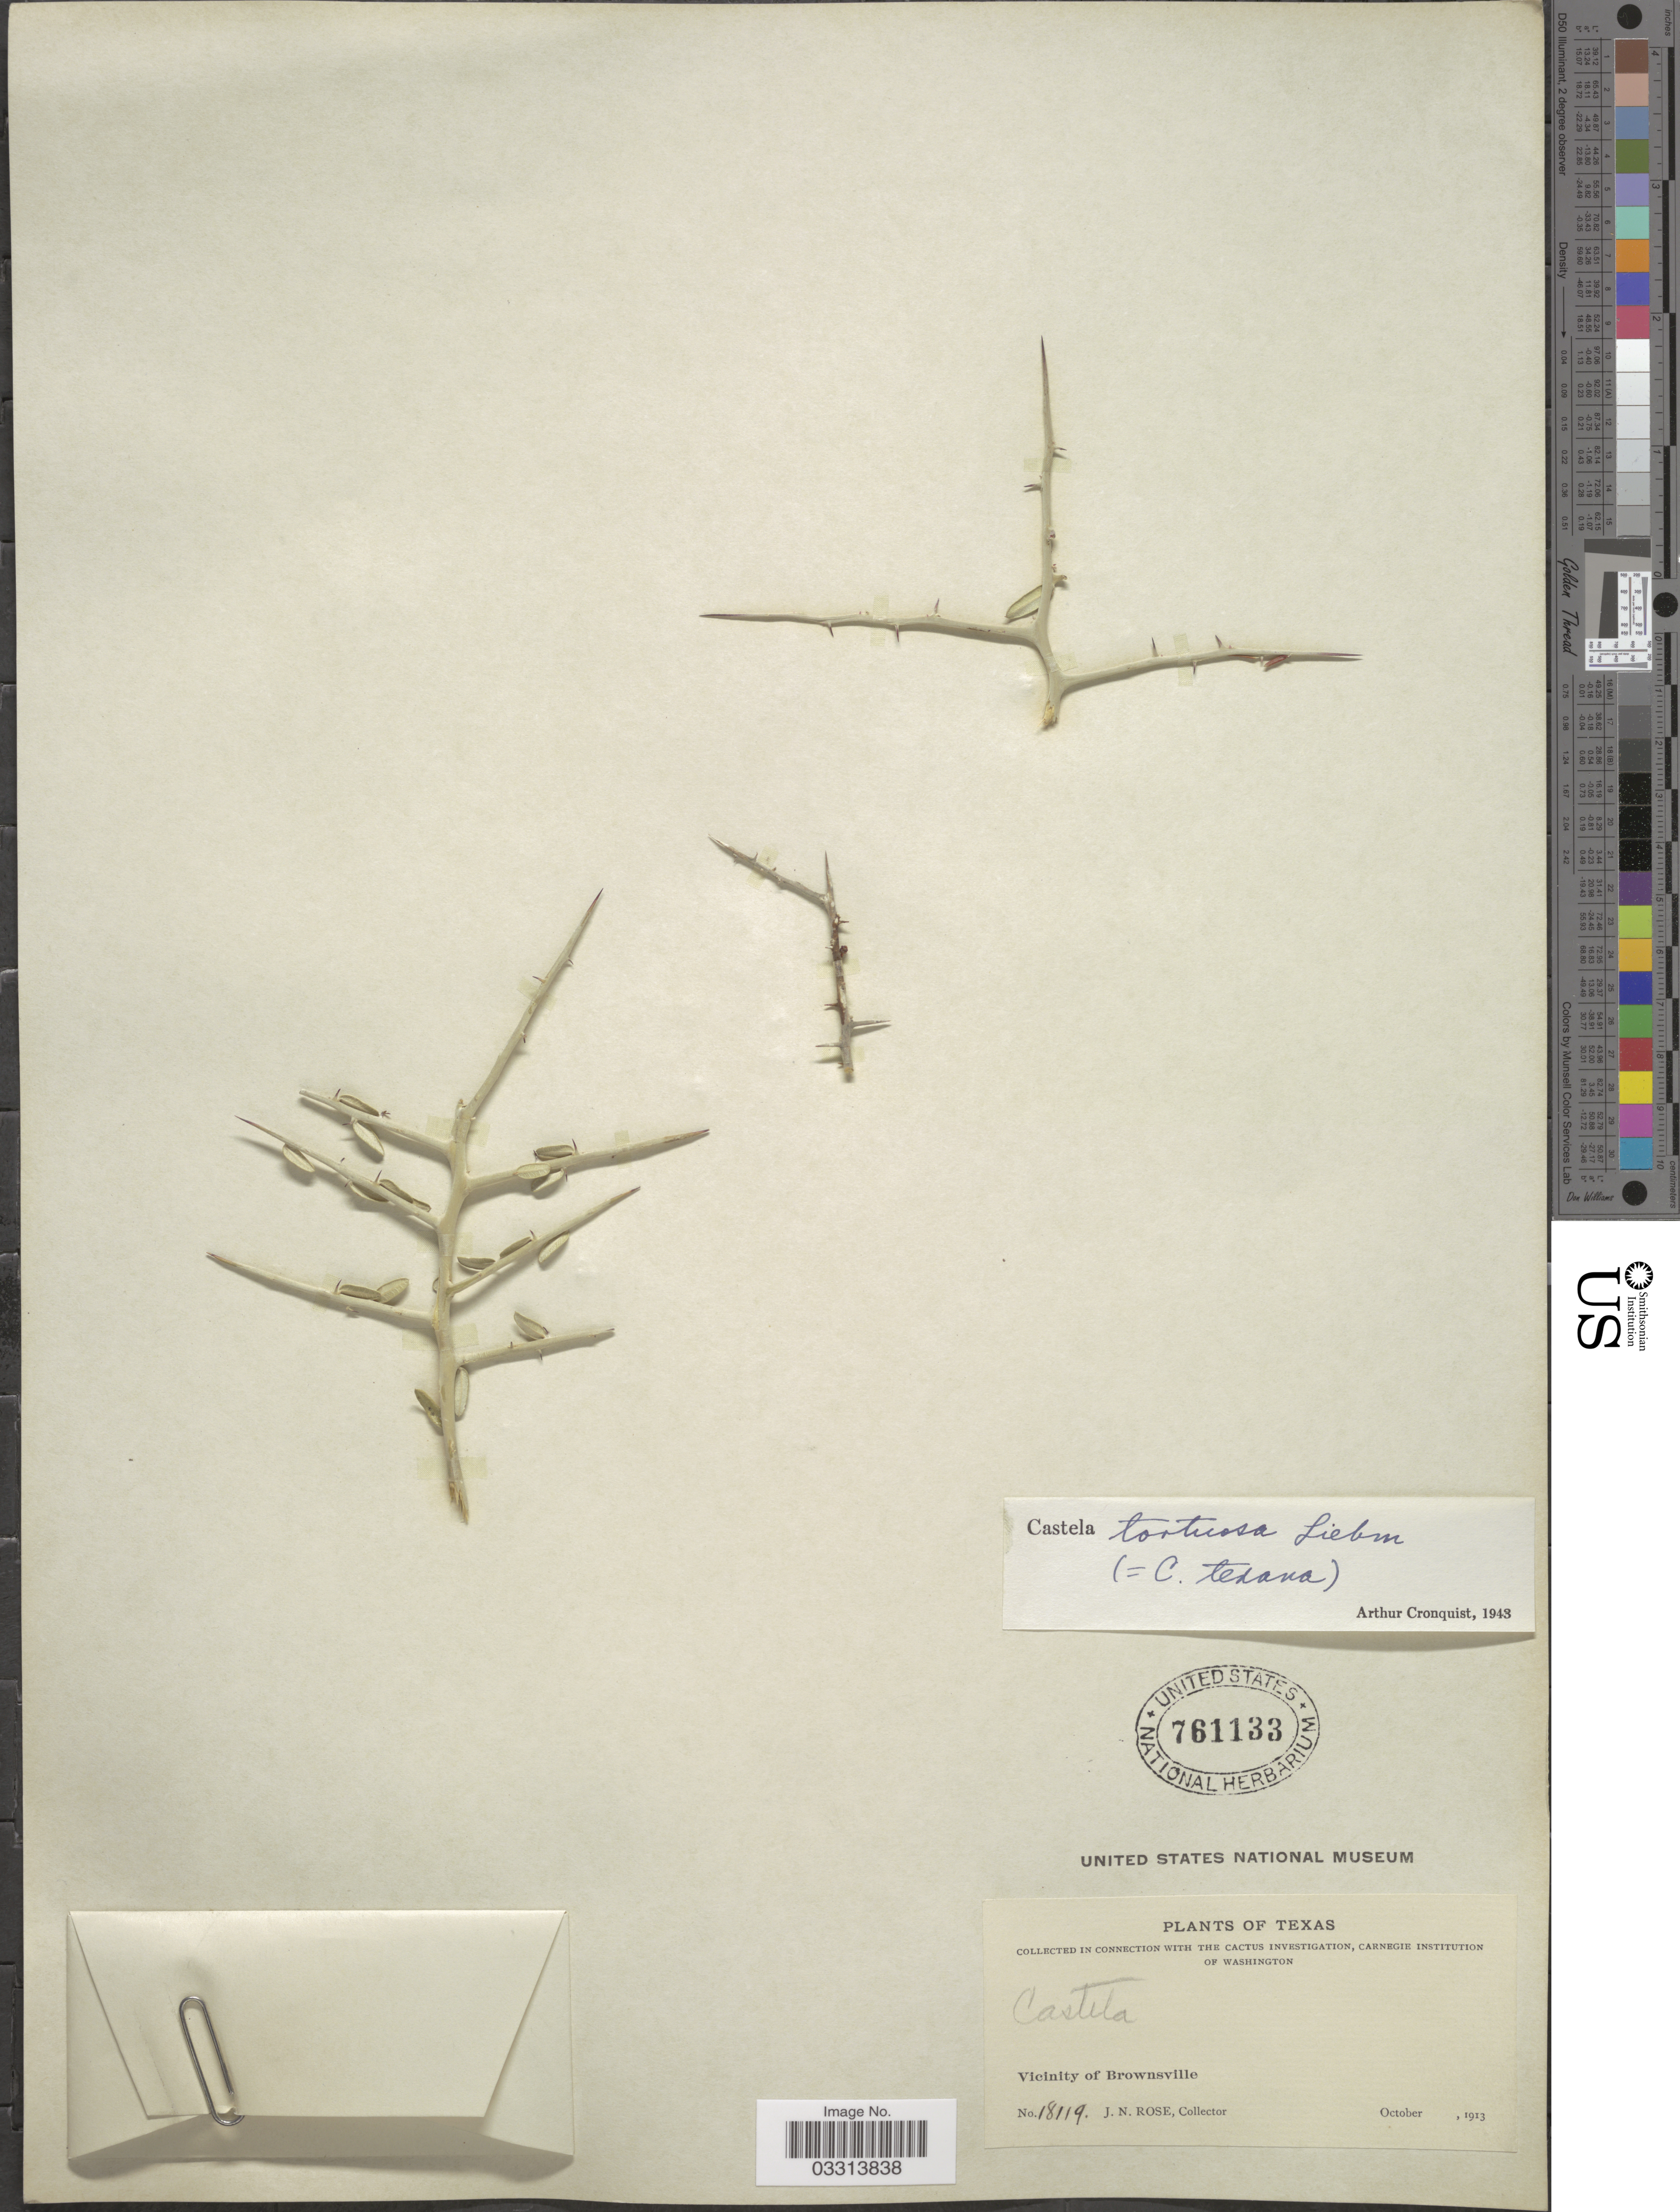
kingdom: Plantae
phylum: Tracheophyta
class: Magnoliopsida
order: Sapindales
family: Simaroubaceae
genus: Castela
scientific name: Castela tortuosa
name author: Liebm.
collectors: J. N. Rose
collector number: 18119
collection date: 1913-10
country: United States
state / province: Texas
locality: Vicinity of Brownsville.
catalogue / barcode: US 761133